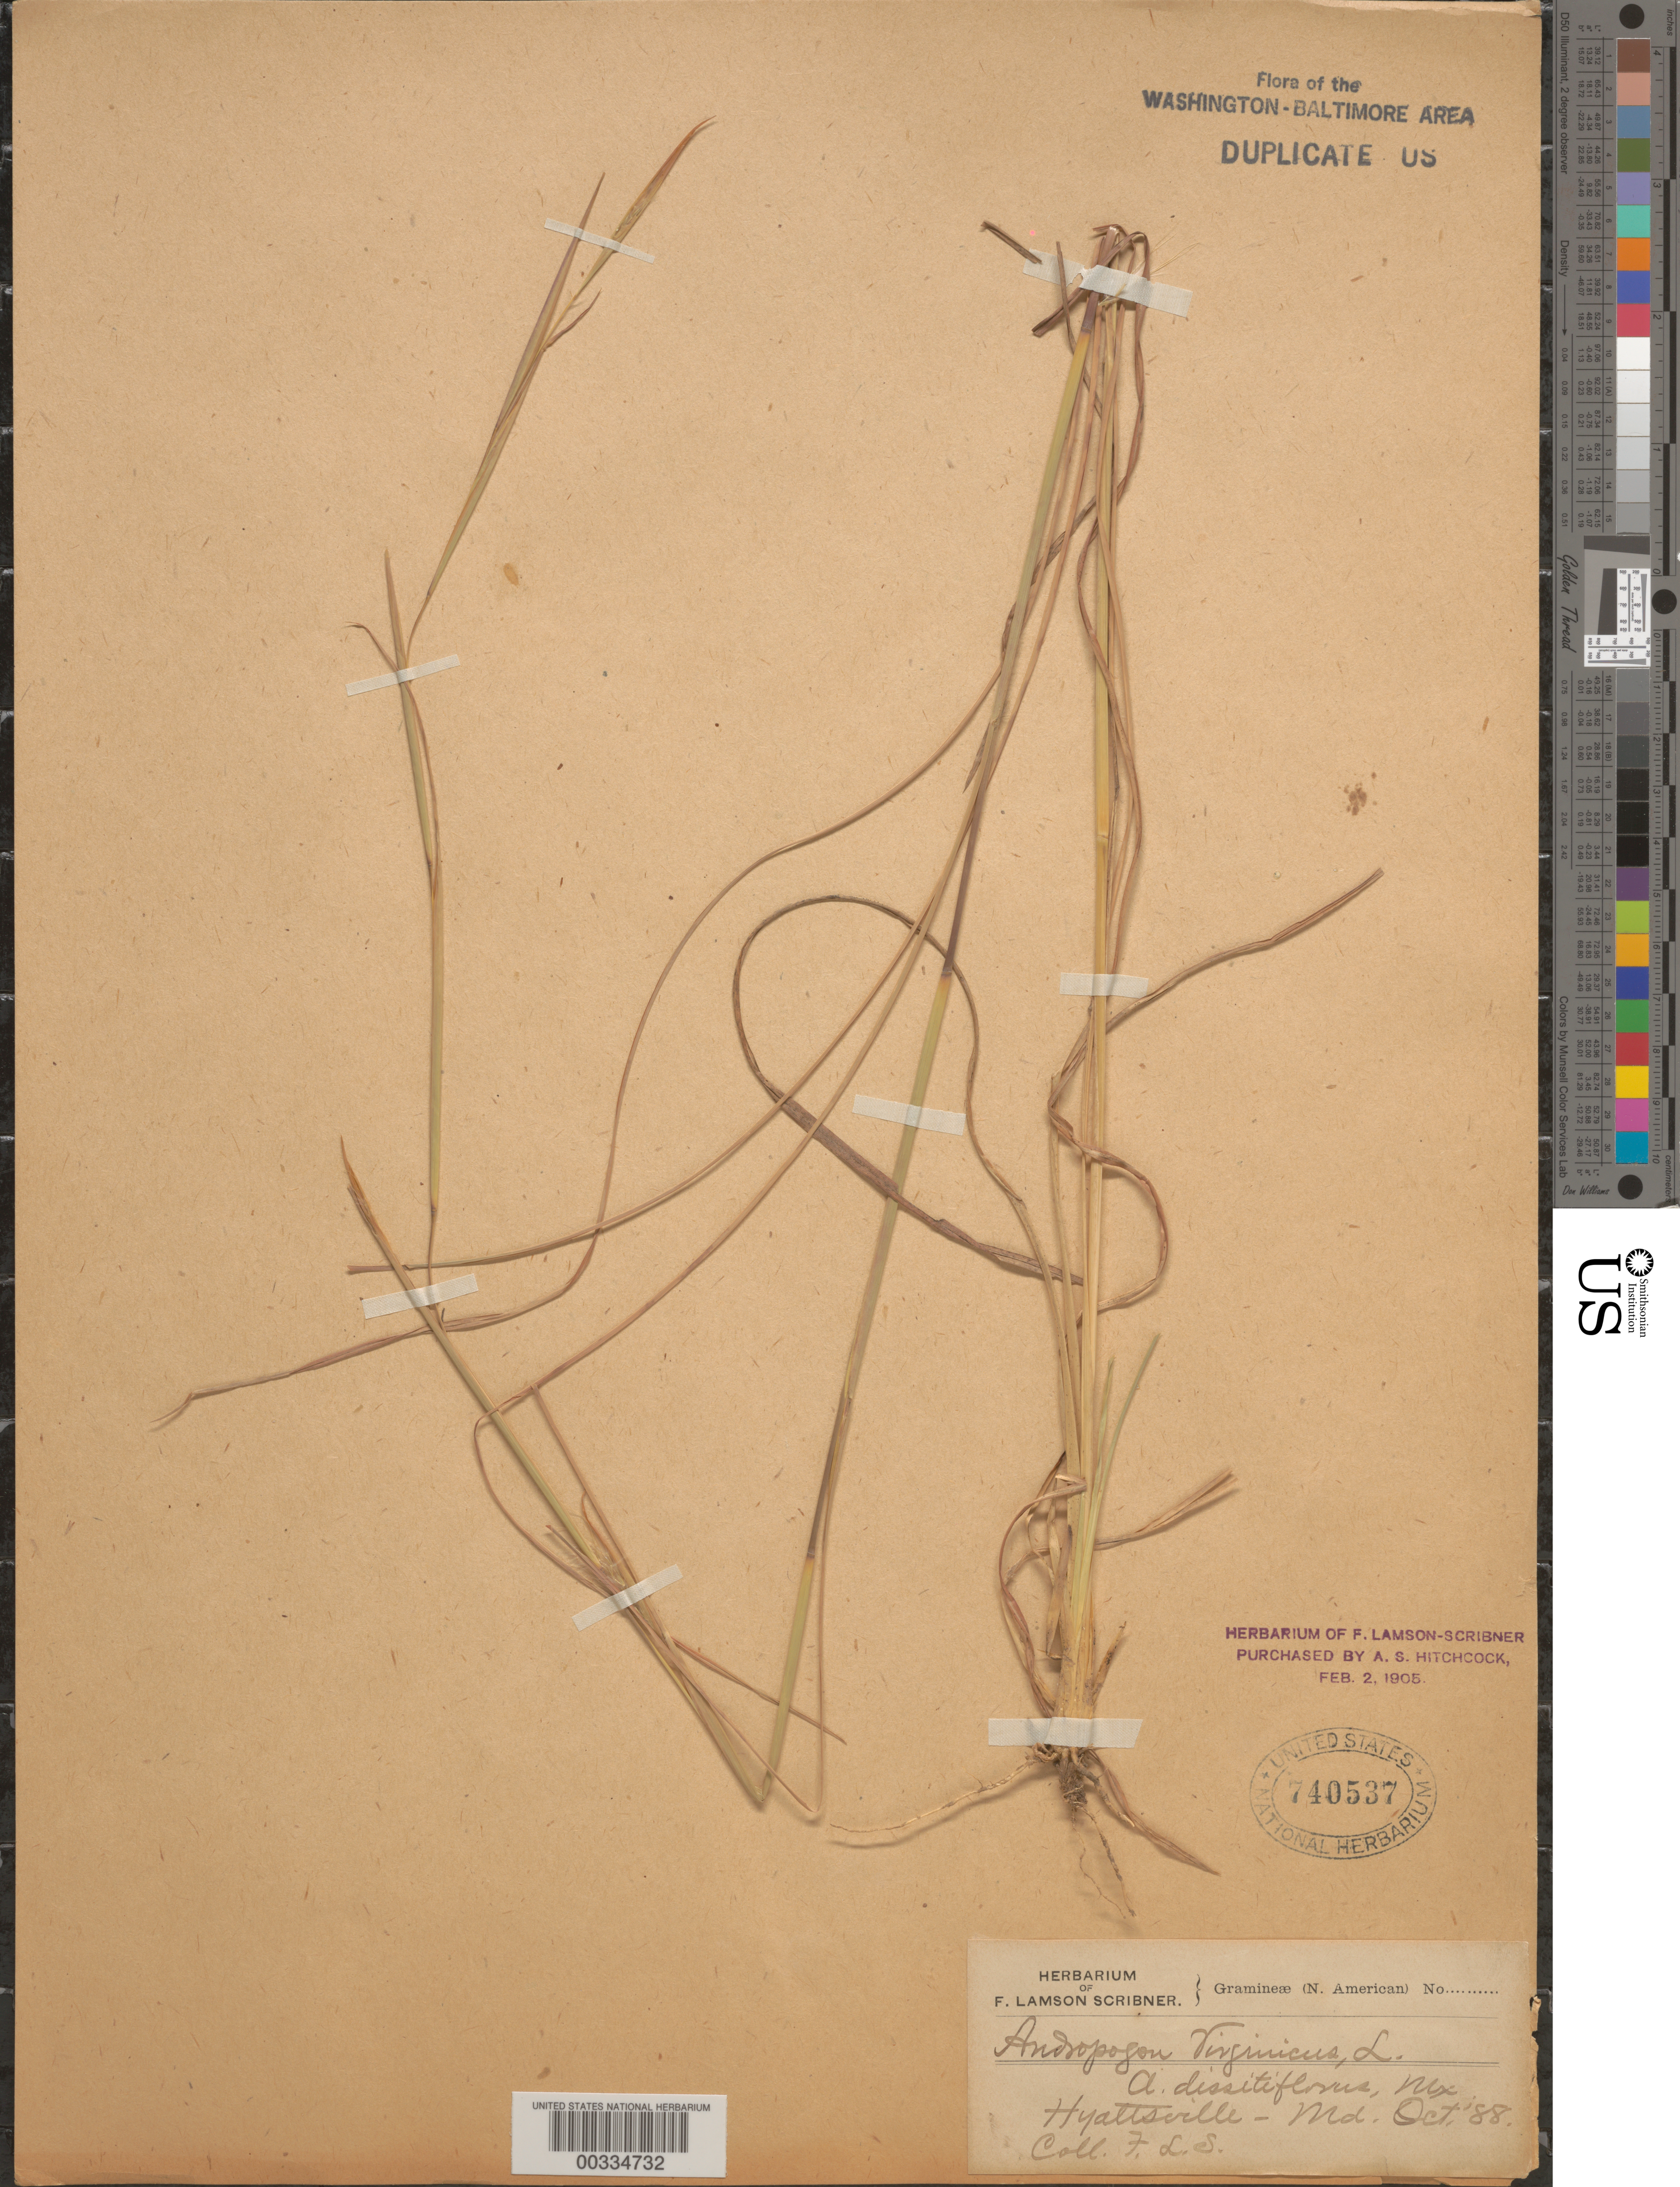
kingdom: Plantae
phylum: Tracheophyta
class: Liliopsida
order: Poales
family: Poaceae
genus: Andropogon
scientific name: Andropogon virginicus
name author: L.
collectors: F. L. Scribner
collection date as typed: Oct 1888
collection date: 1888-10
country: United States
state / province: Maryland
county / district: Prince George's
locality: Hyattsville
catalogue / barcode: US 740537